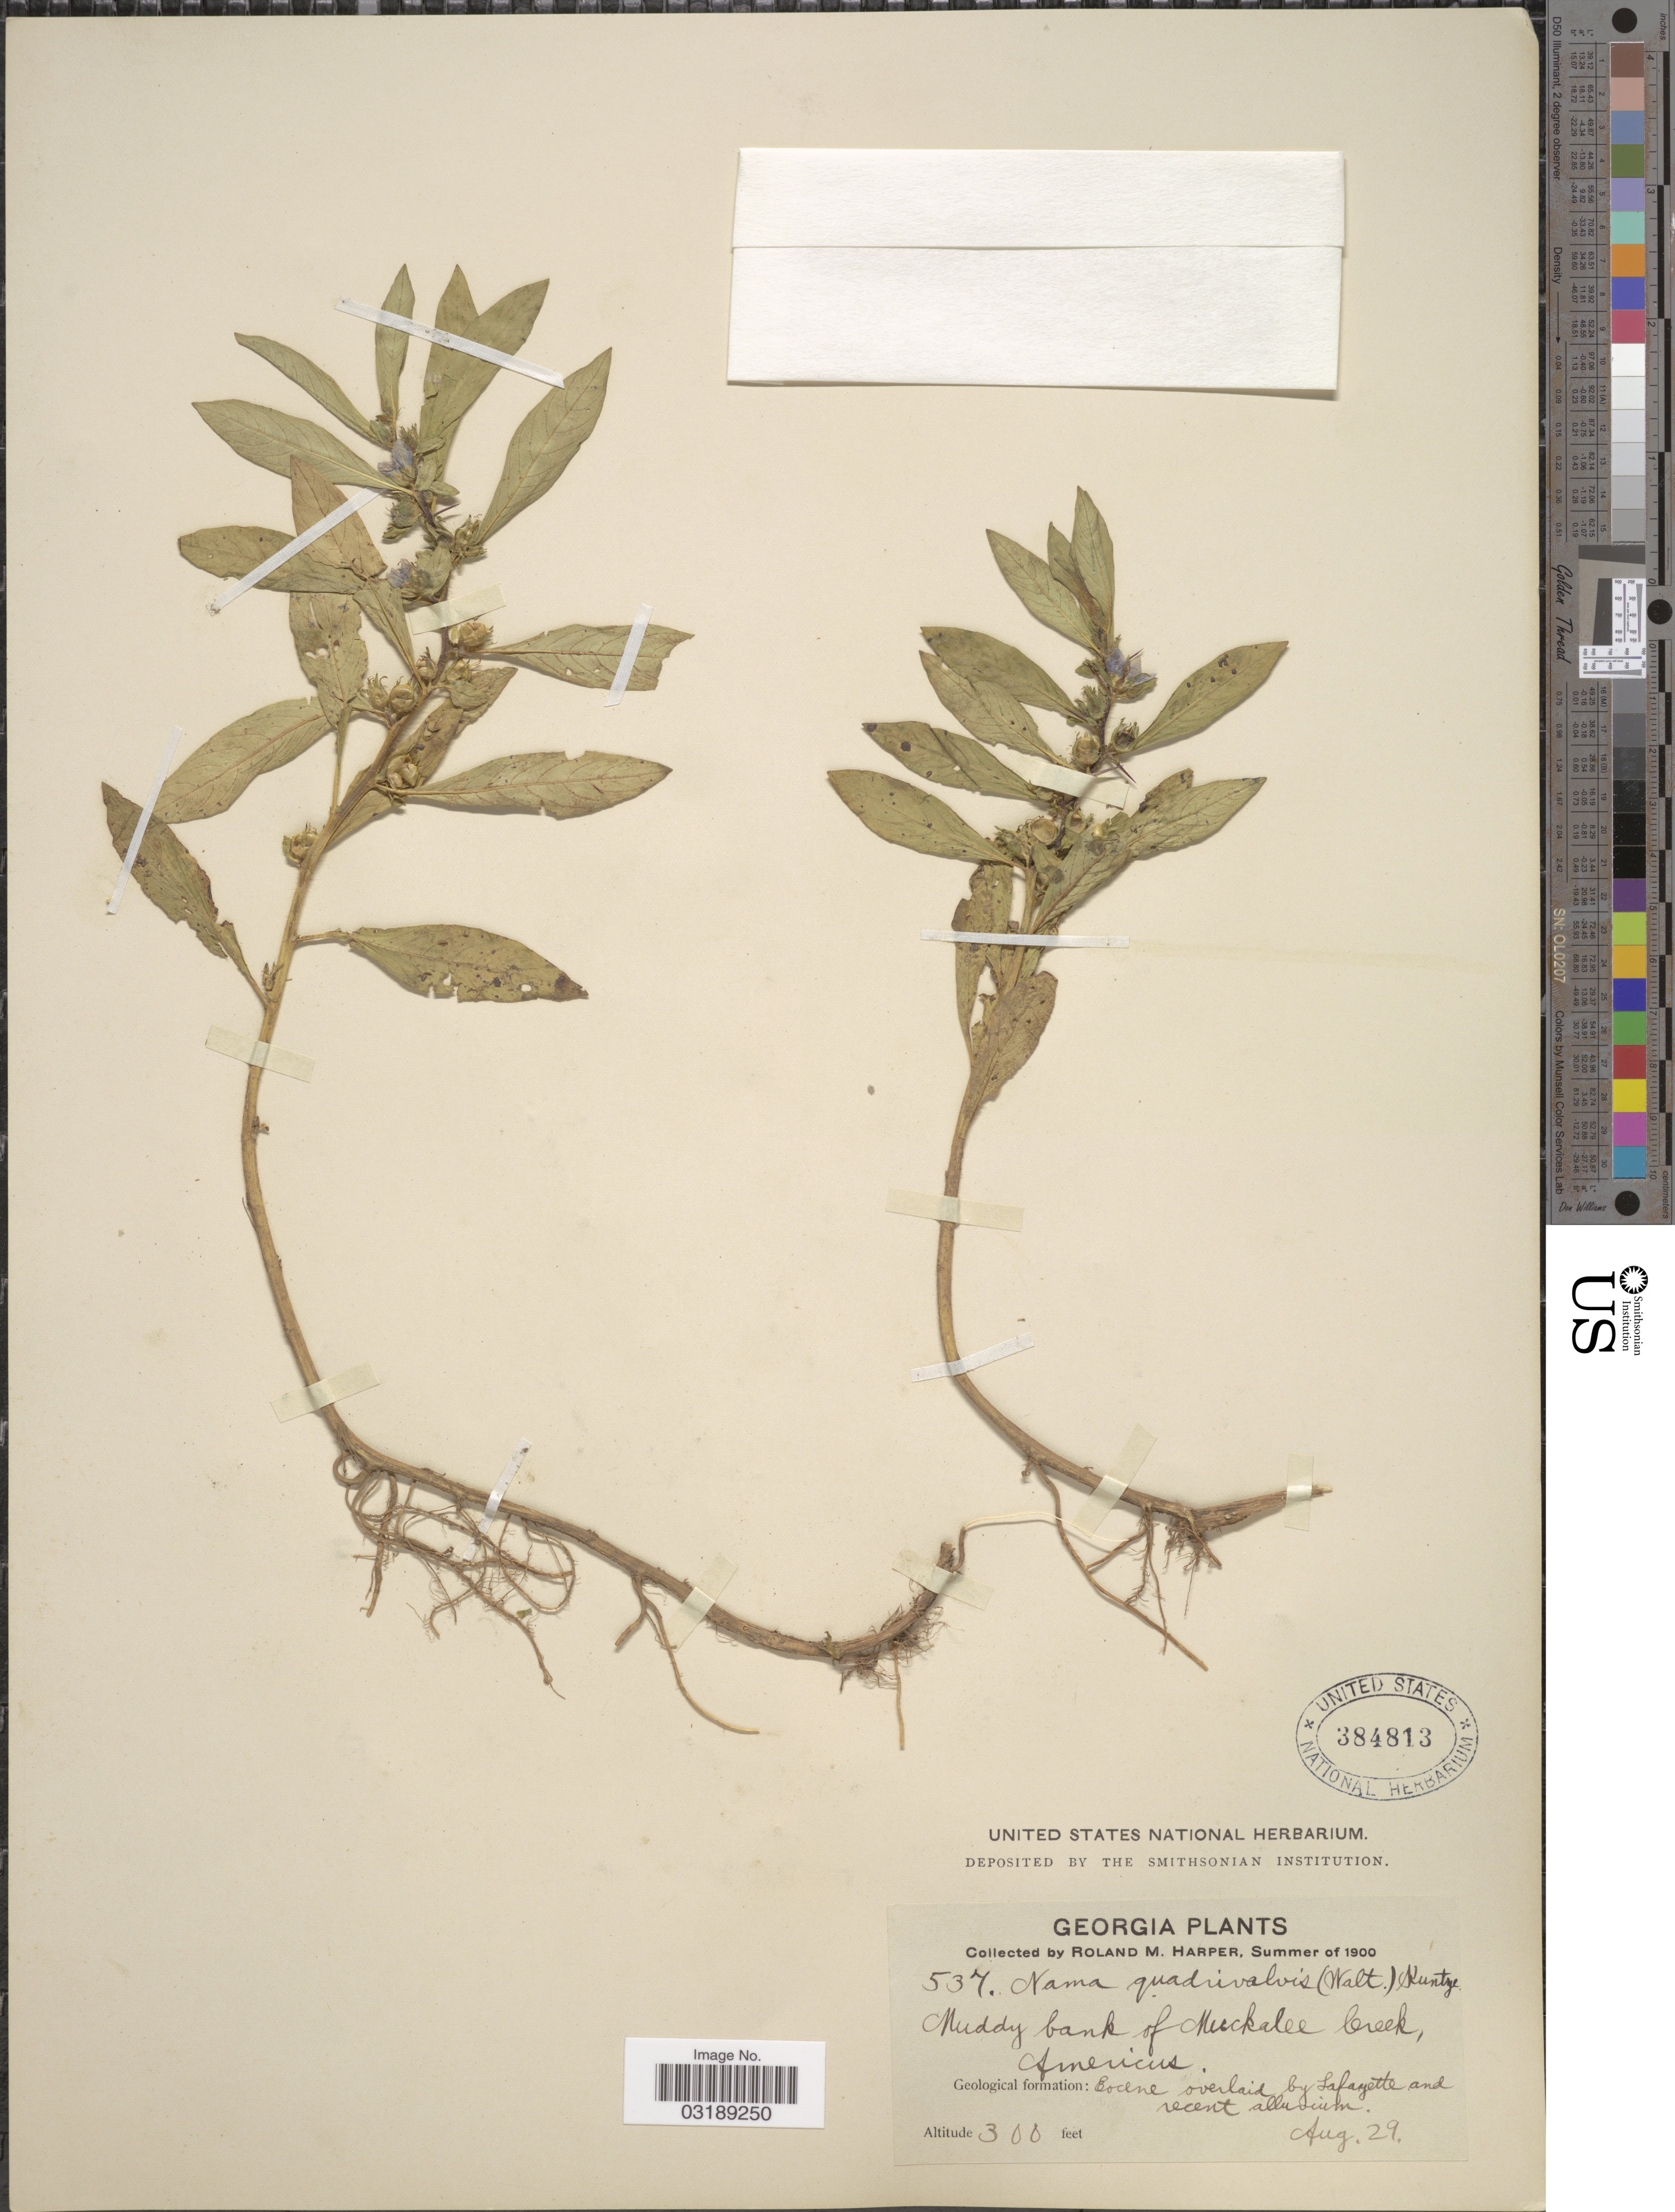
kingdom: Plantae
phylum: Tracheophyta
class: Magnoliopsida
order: Boraginales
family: Namaceae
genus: Nama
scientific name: Nama quadrivalvis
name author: (Walter) Kuntze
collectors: R. Harper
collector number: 537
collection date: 1900-08-29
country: United States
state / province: Georgia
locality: Muddy bank of Muckalee Creek, Americus, Geological formation: Eecene overlaid by Lafayette and recent alluvium.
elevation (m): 91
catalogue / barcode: US 384813